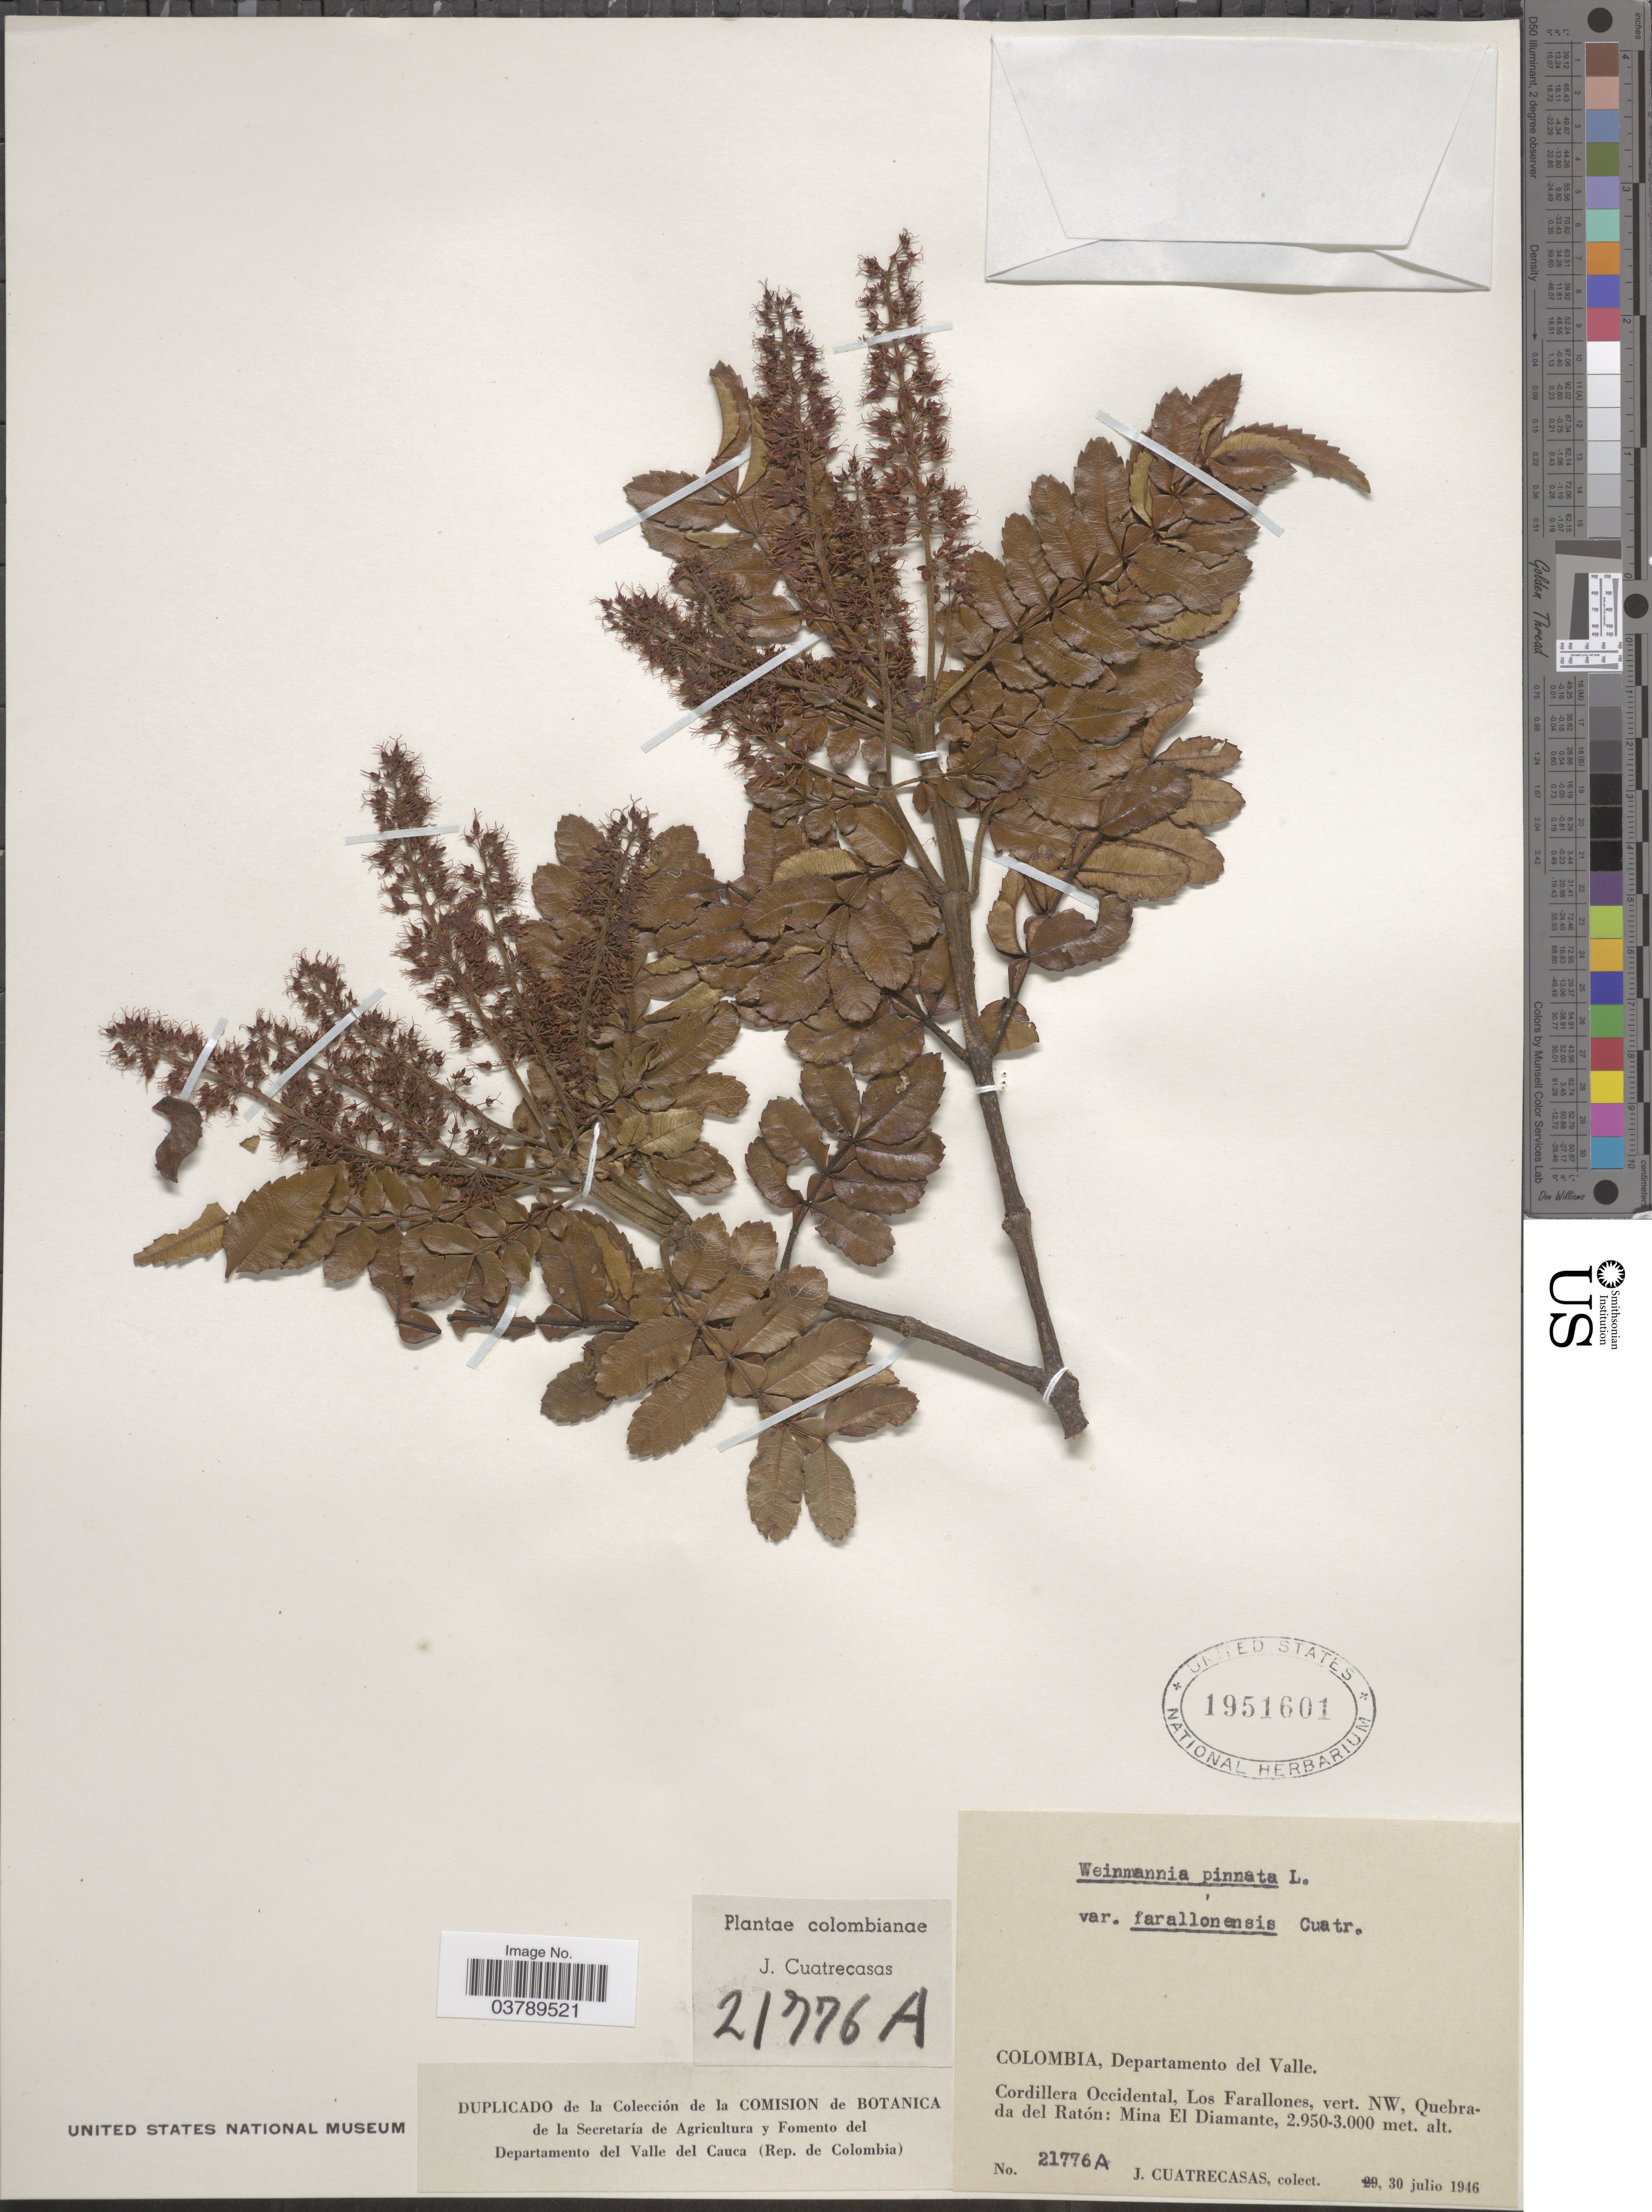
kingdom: Plantae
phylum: Tracheophyta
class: Magnoliopsida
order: Oxalidales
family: Cunoniaceae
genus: Weinmannia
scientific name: Weinmannia pinnata var. caripensis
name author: (Kunth) Cuatrec.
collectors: J. Cuatrecasas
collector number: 21776A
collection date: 1946-07-30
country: Colombia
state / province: Valle del Cauca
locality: Departamento del Valle. Cordillera Occidental, Los Farallones, vert. NW, Quebrada del Ratón: Mina El Diamante.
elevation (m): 2950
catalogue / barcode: US 1951601